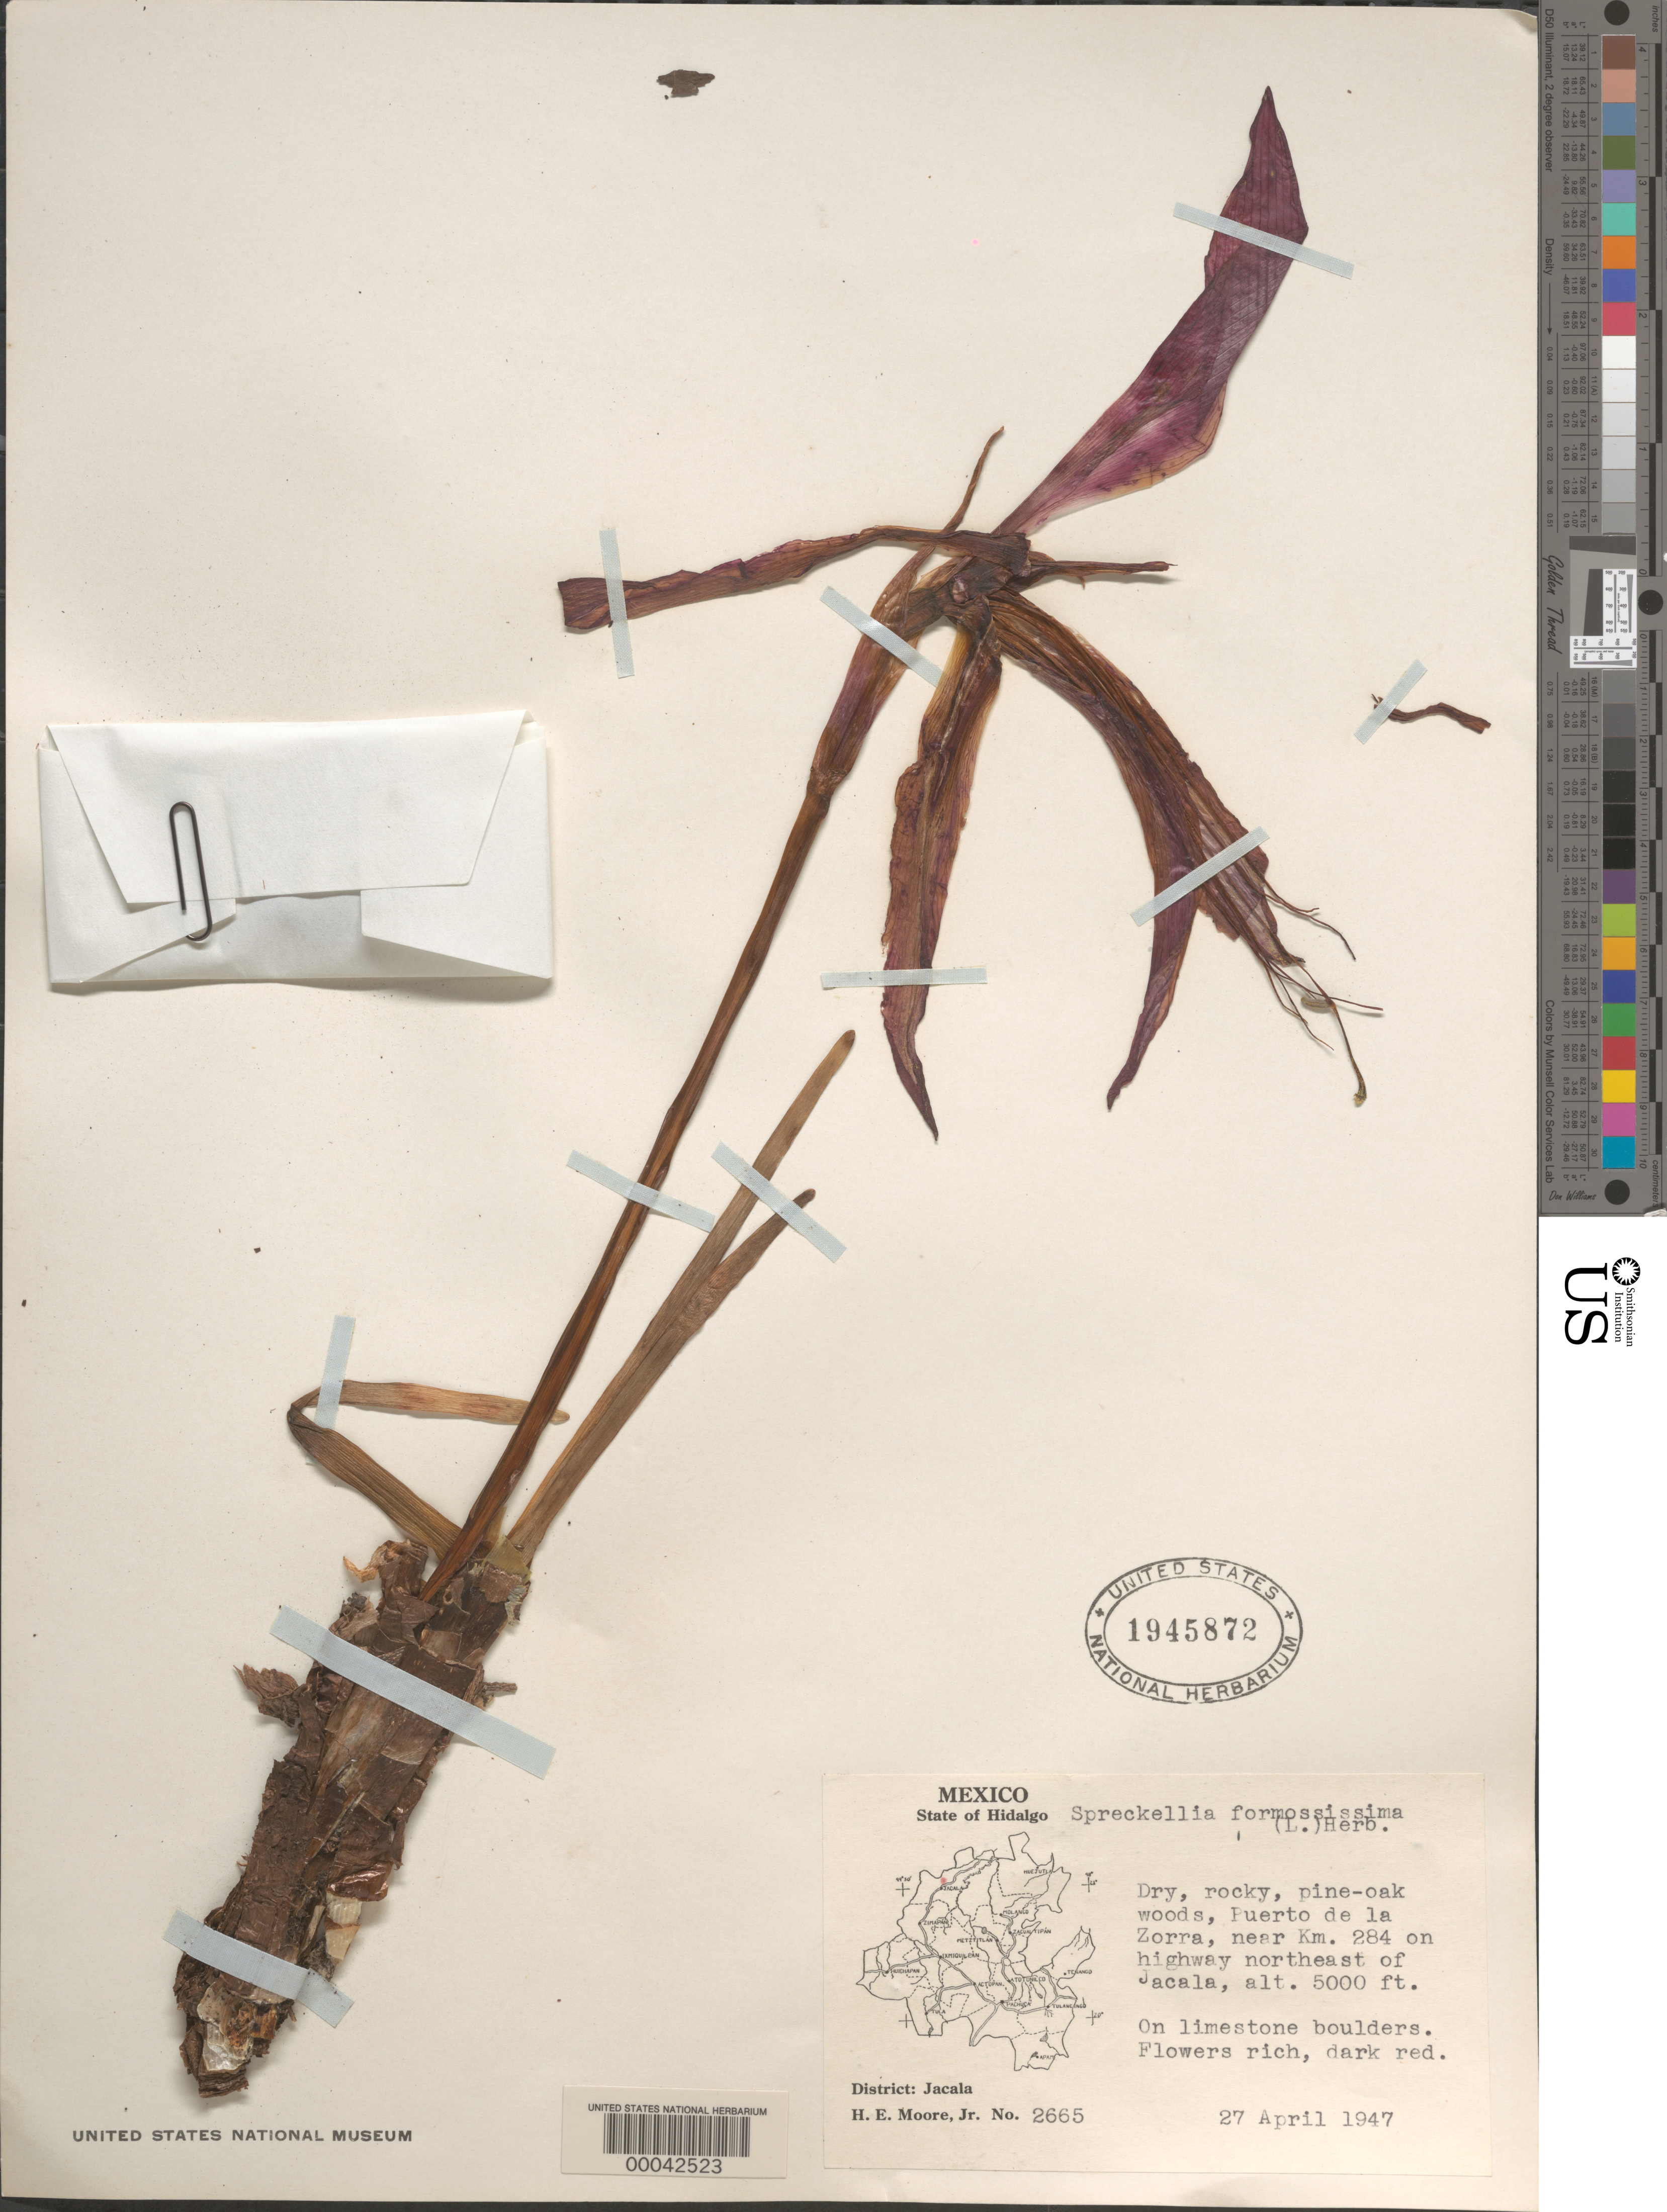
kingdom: Plantae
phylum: Tracheophyta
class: Liliopsida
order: Asparagales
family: Amaryllidaceae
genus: Sprekelia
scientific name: Sprekelia formosissima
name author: (L.) Herb.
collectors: H. E. Moore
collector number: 2665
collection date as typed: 27 Apr 1947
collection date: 1947-04-27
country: Mexico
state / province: Hidalgo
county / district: Jacala De Ledezma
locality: Puerto de La Zorra, near km 284 on highway NW of Jacala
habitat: Dry, rocky, pine-oak woods; on limestone boulders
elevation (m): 1524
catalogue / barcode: US 1945872